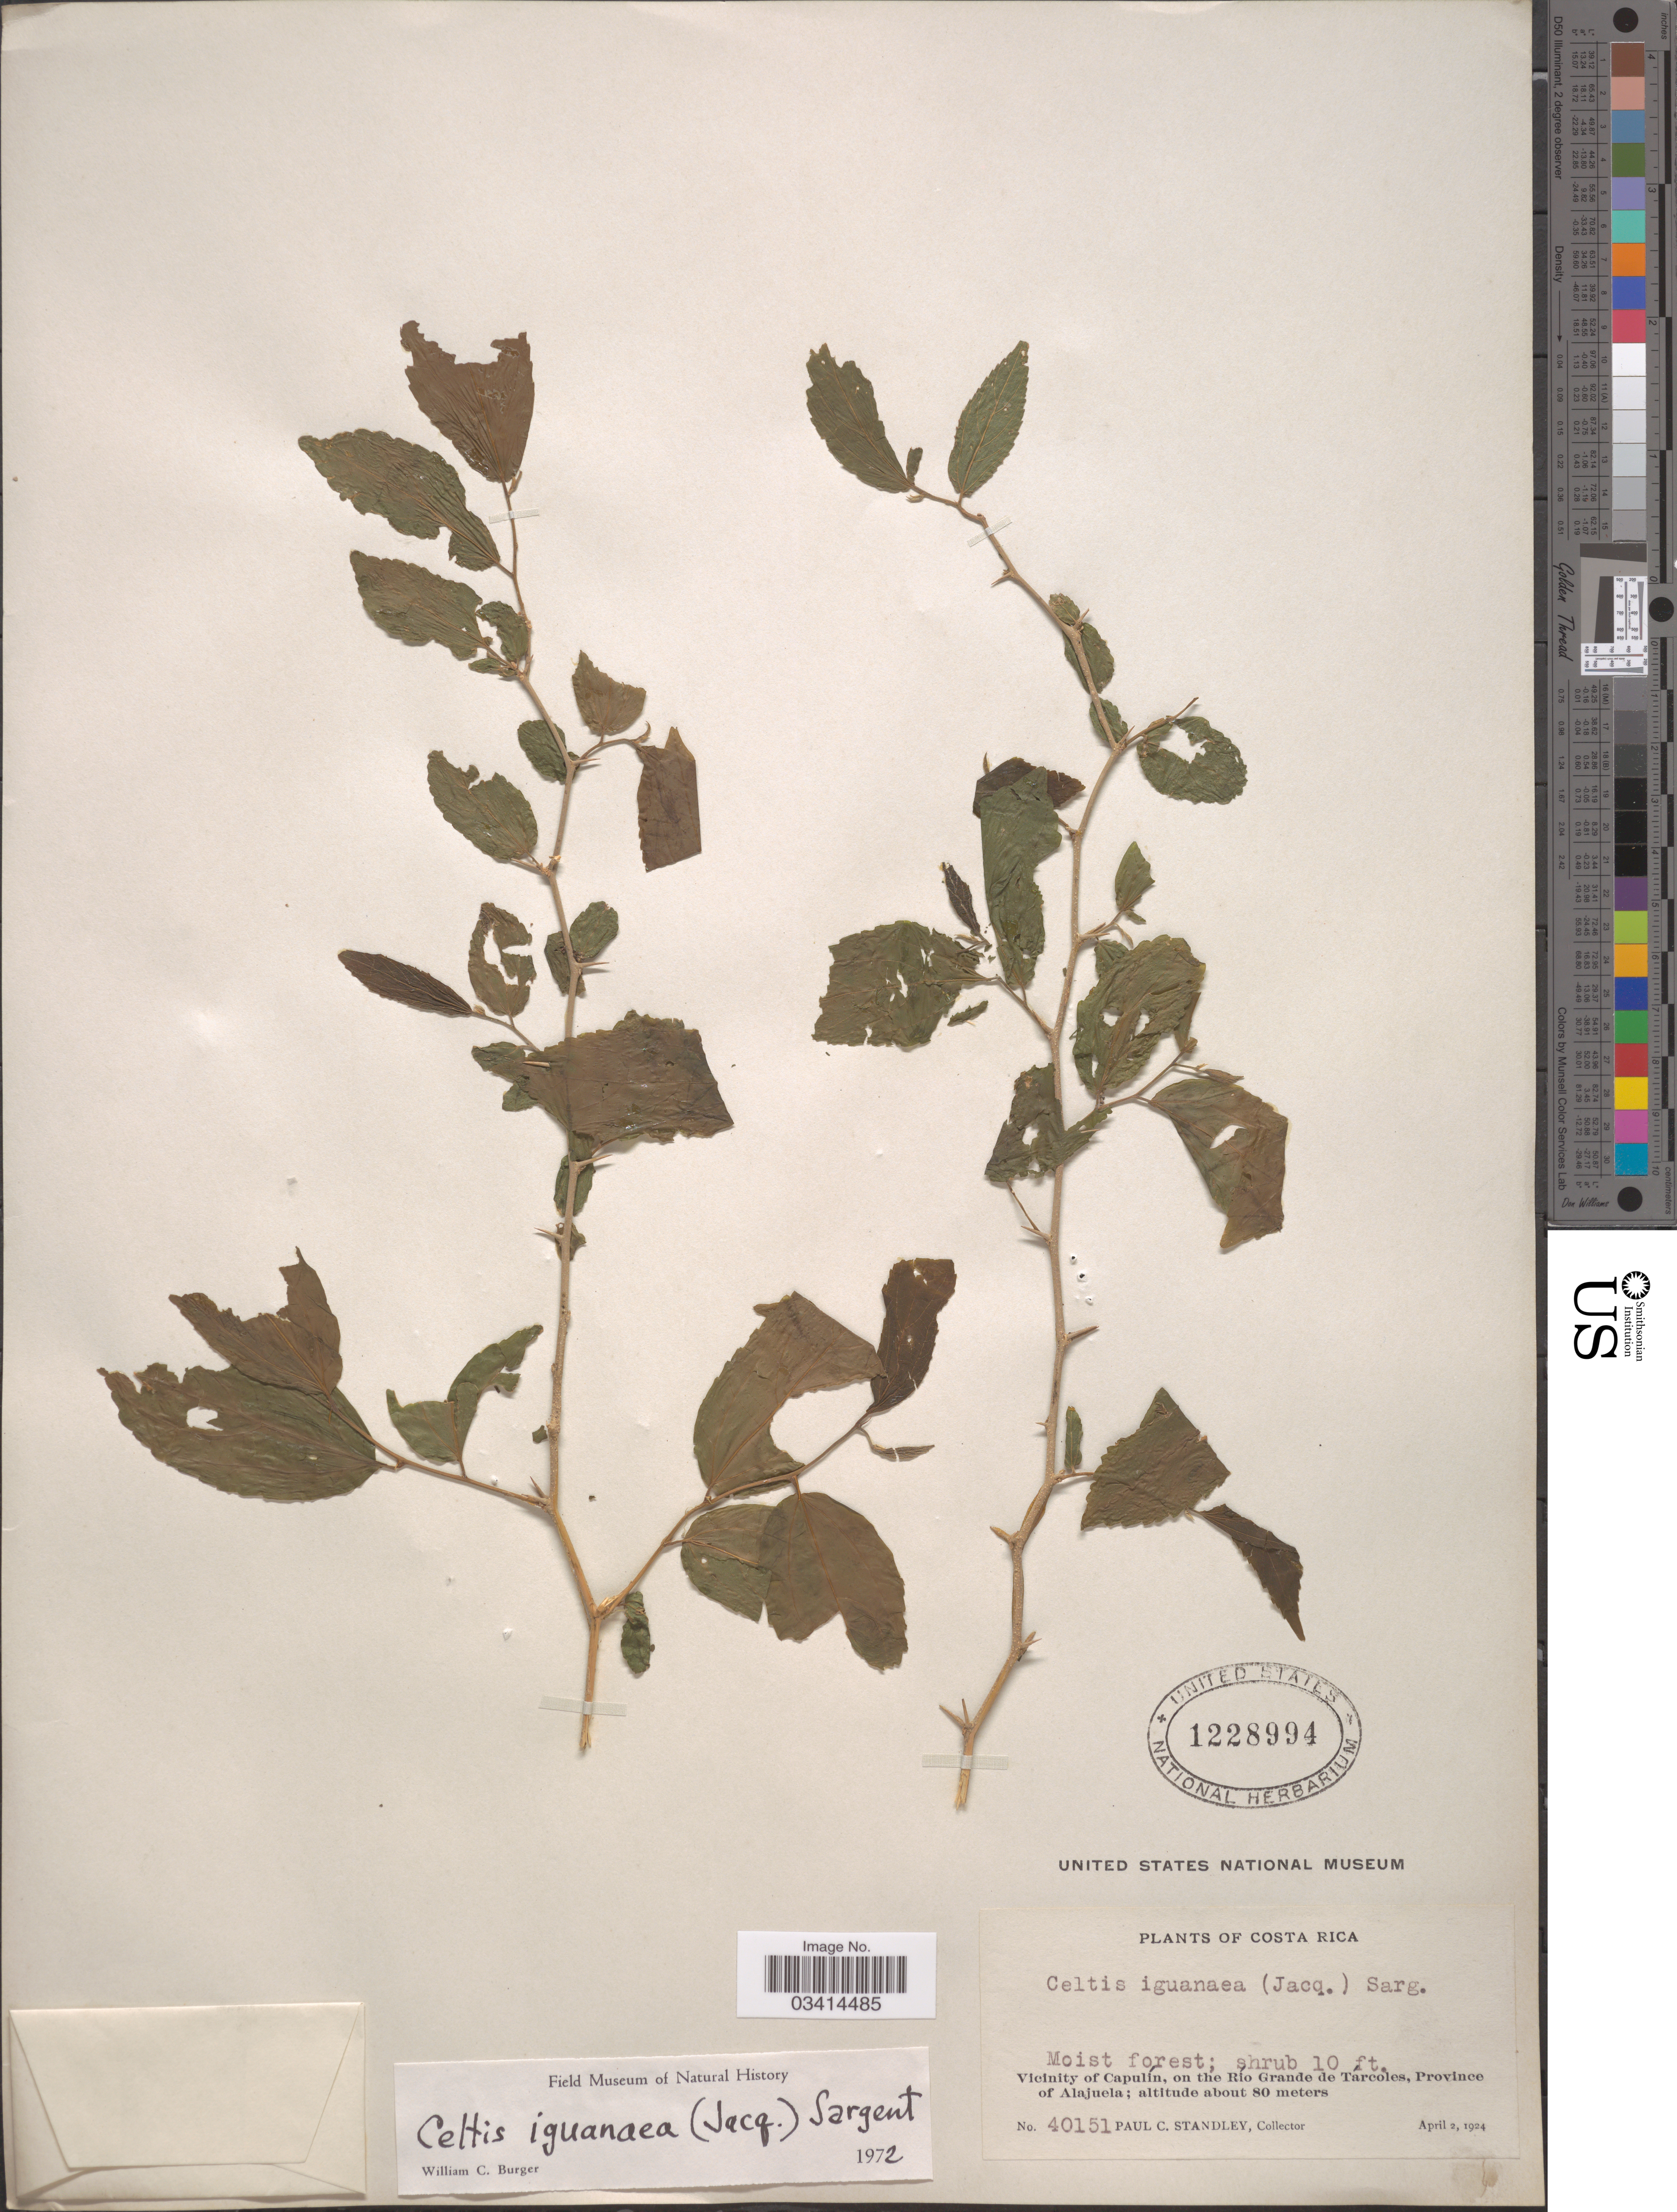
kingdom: Plantae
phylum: Tracheophyta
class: Magnoliopsida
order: Rosales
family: Cannabaceae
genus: Celtis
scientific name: Celtis iguanaea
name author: (Jacq.) Sarg.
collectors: P. C. Standley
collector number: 40151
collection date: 1924-04-02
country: Costa Rica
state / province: Alajuela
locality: Vicinity of Capulín, on the Río Grande de Tárcoles.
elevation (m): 80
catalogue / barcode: US 1228994